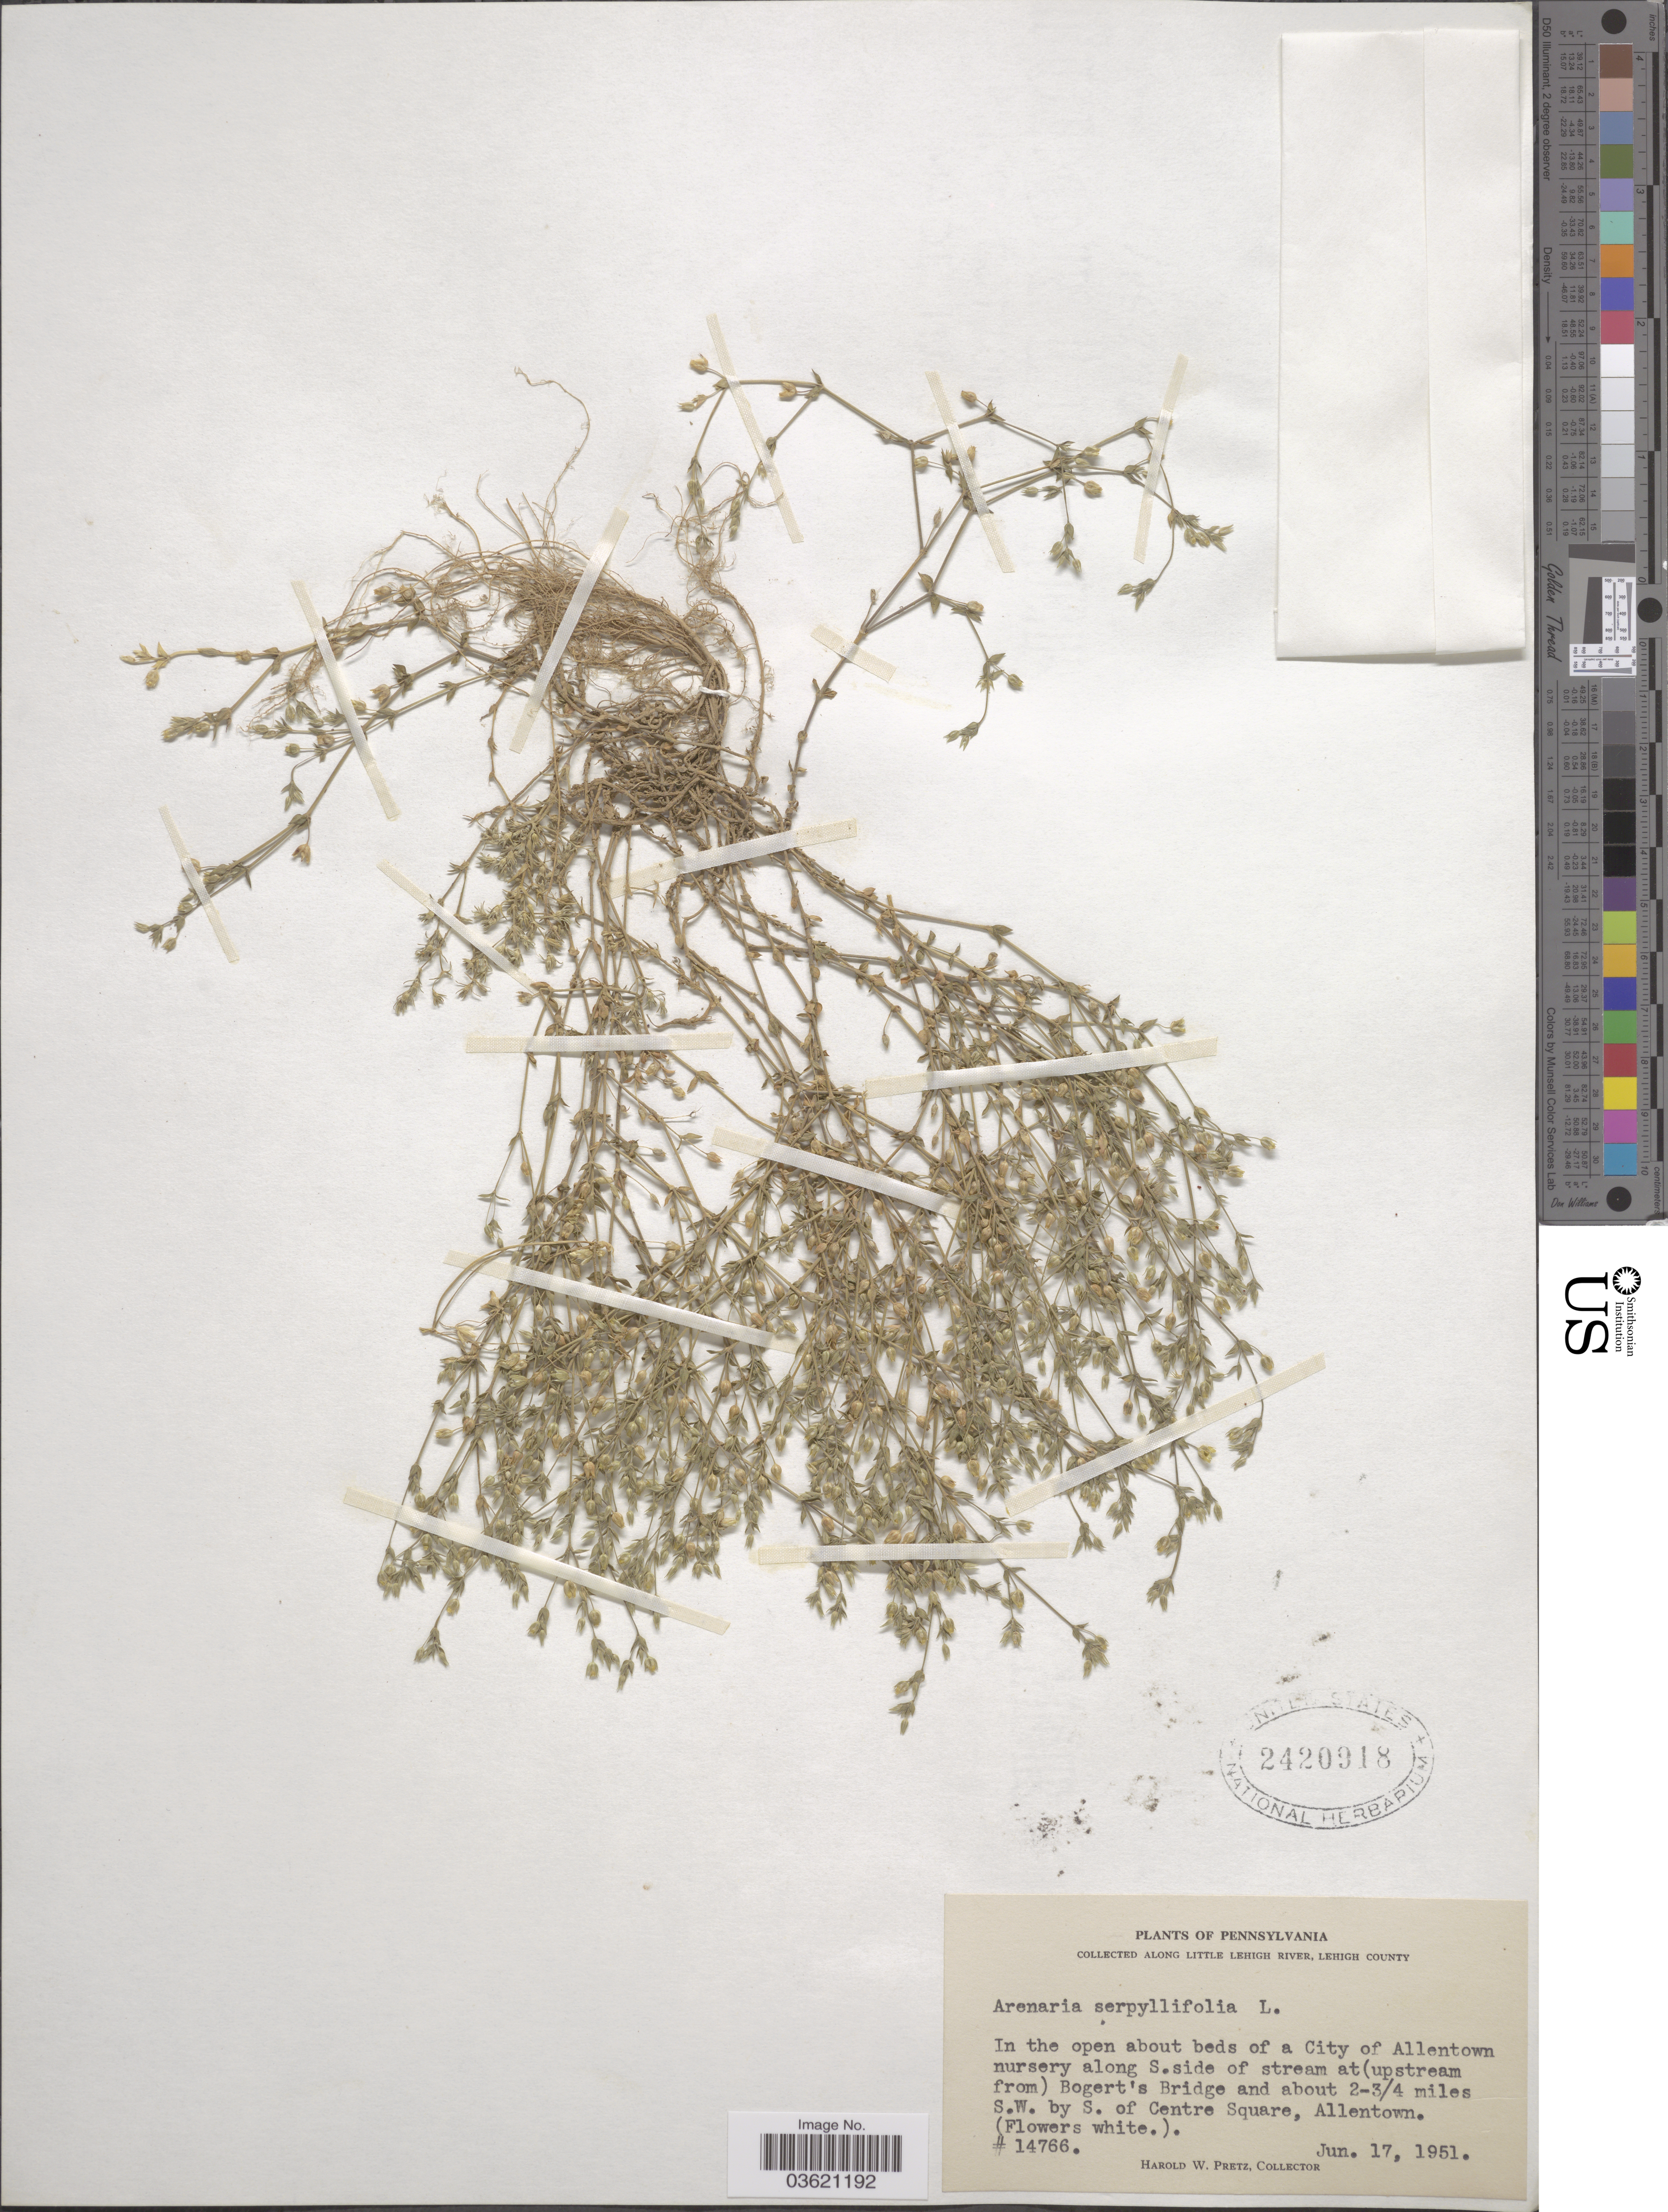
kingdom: Plantae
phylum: Tracheophyta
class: Magnoliopsida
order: Caryophyllales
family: Caryophyllaceae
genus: Arenaria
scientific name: Arenaria serpyllifolia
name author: L.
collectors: H. W. Pretz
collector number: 14766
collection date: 1951-06-17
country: United States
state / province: Pennsylvania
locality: Along Little Lehigh River, Lehigh County. In the open about beds of a City of Allentown nursery along S. side of stream at (upstream from) Bogert's Bridge and about 2-3/4 miles S.W. by S. Centre Square, Allentown.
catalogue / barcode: US 2420918